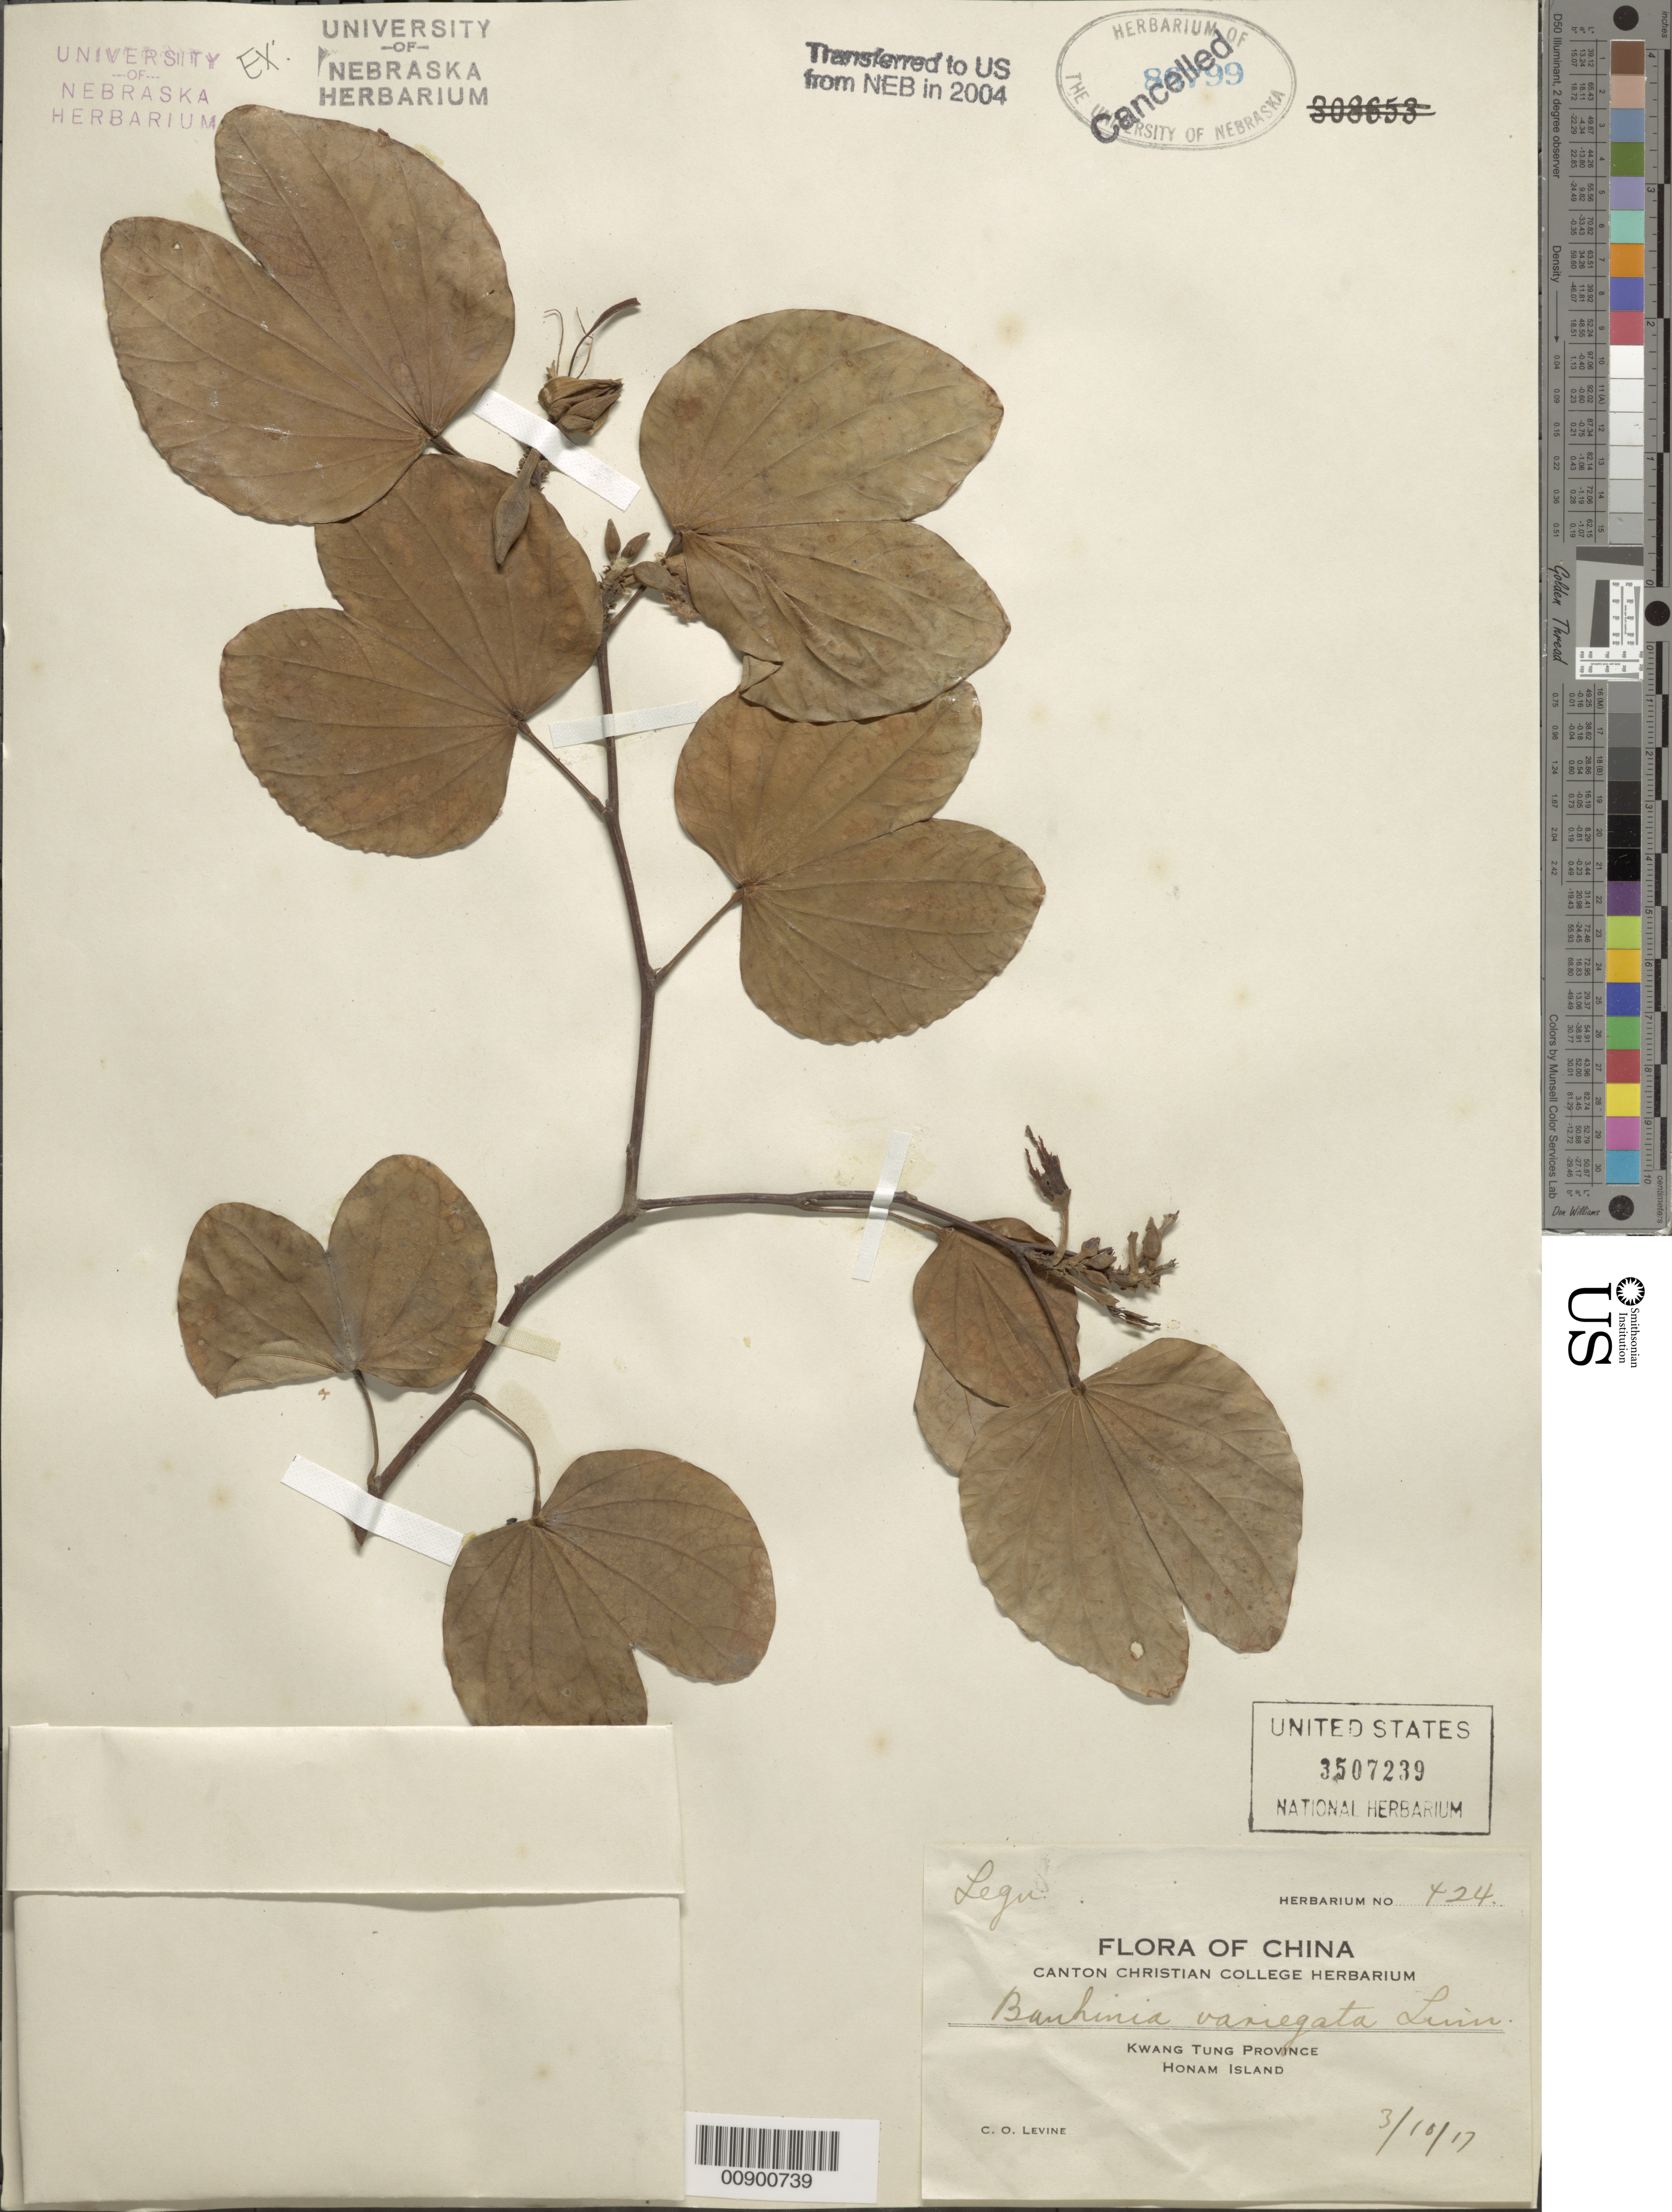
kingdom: Plantae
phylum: Tracheophyta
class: Magnoliopsida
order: Fabales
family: Fabaceae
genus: Phanera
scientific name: Phanera variegata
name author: (L.) Benth.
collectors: C. O. Levine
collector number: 424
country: China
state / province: Guangdong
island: Honam I.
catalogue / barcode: US 3507239